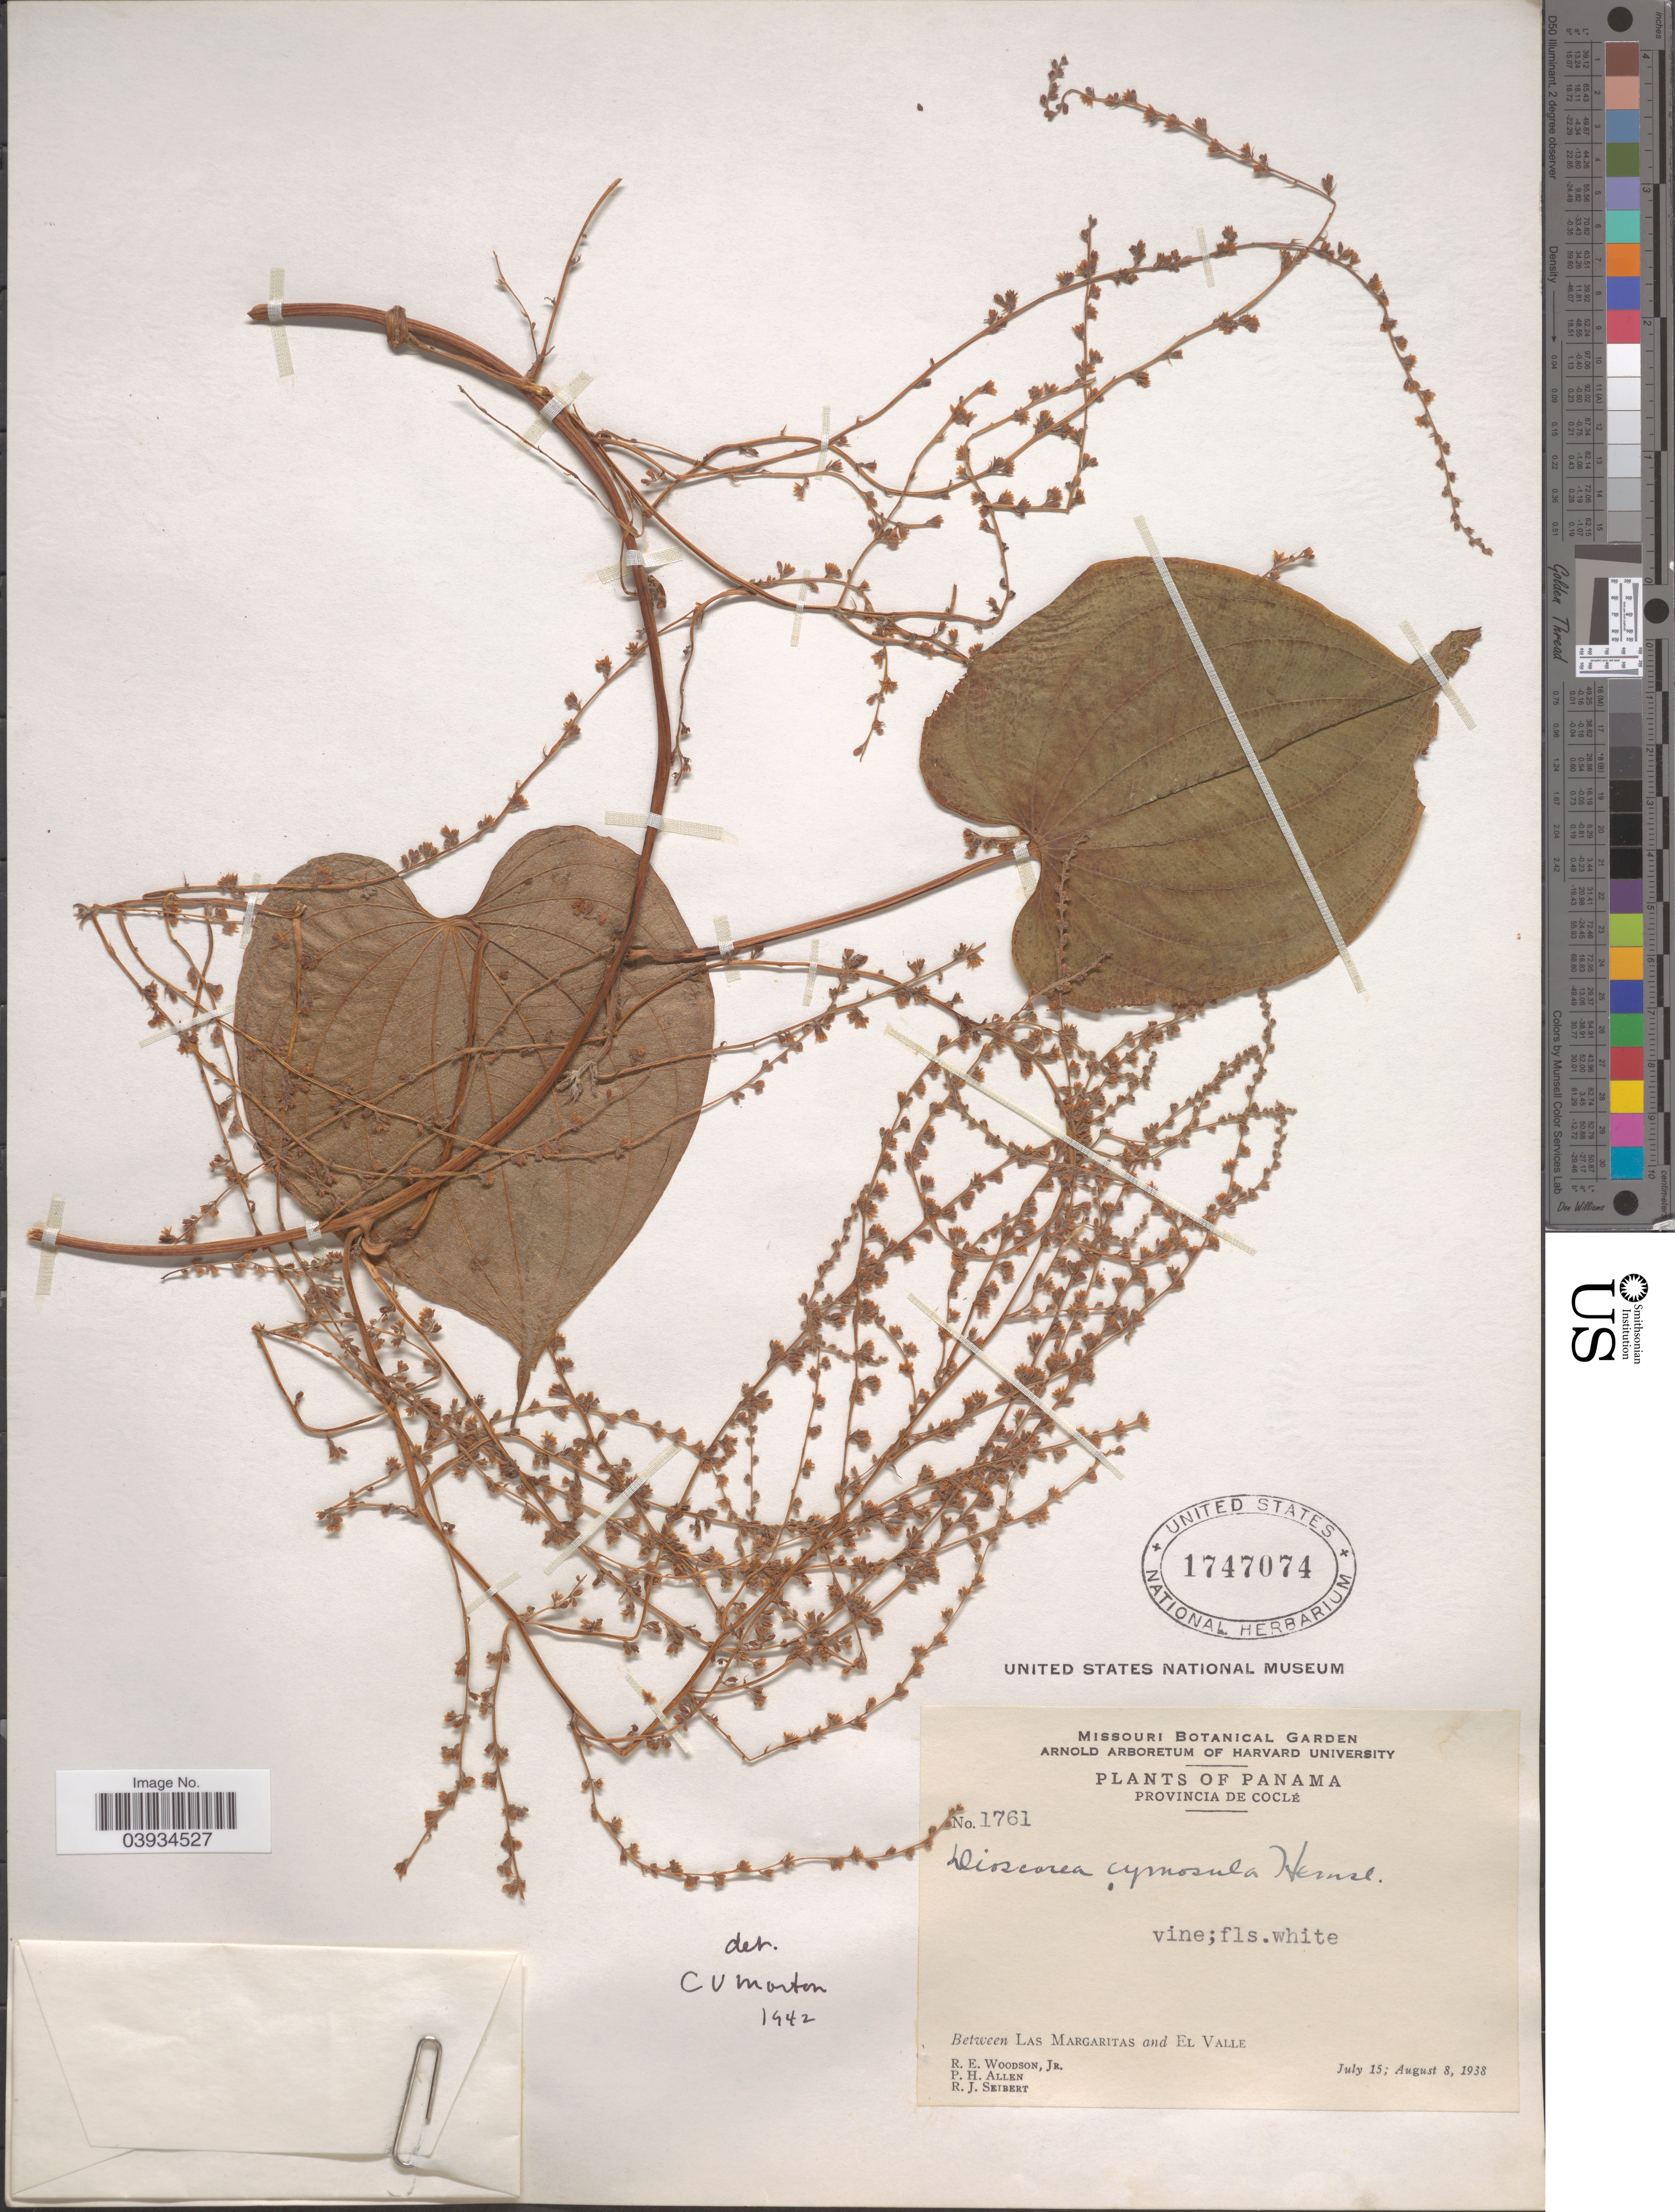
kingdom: Plantae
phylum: Tracheophyta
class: Liliopsida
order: Dioscoreales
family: Dioscoreaceae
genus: Dioscorea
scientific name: Dioscorea cymosula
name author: Hemsl.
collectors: R. E. Woodson, P. H. Allen & R. J. Seibert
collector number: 1761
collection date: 1938-07-15/1938-08-08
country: Panama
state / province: Cocle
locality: Between Las Margaritas and El Valle.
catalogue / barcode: US 1747074